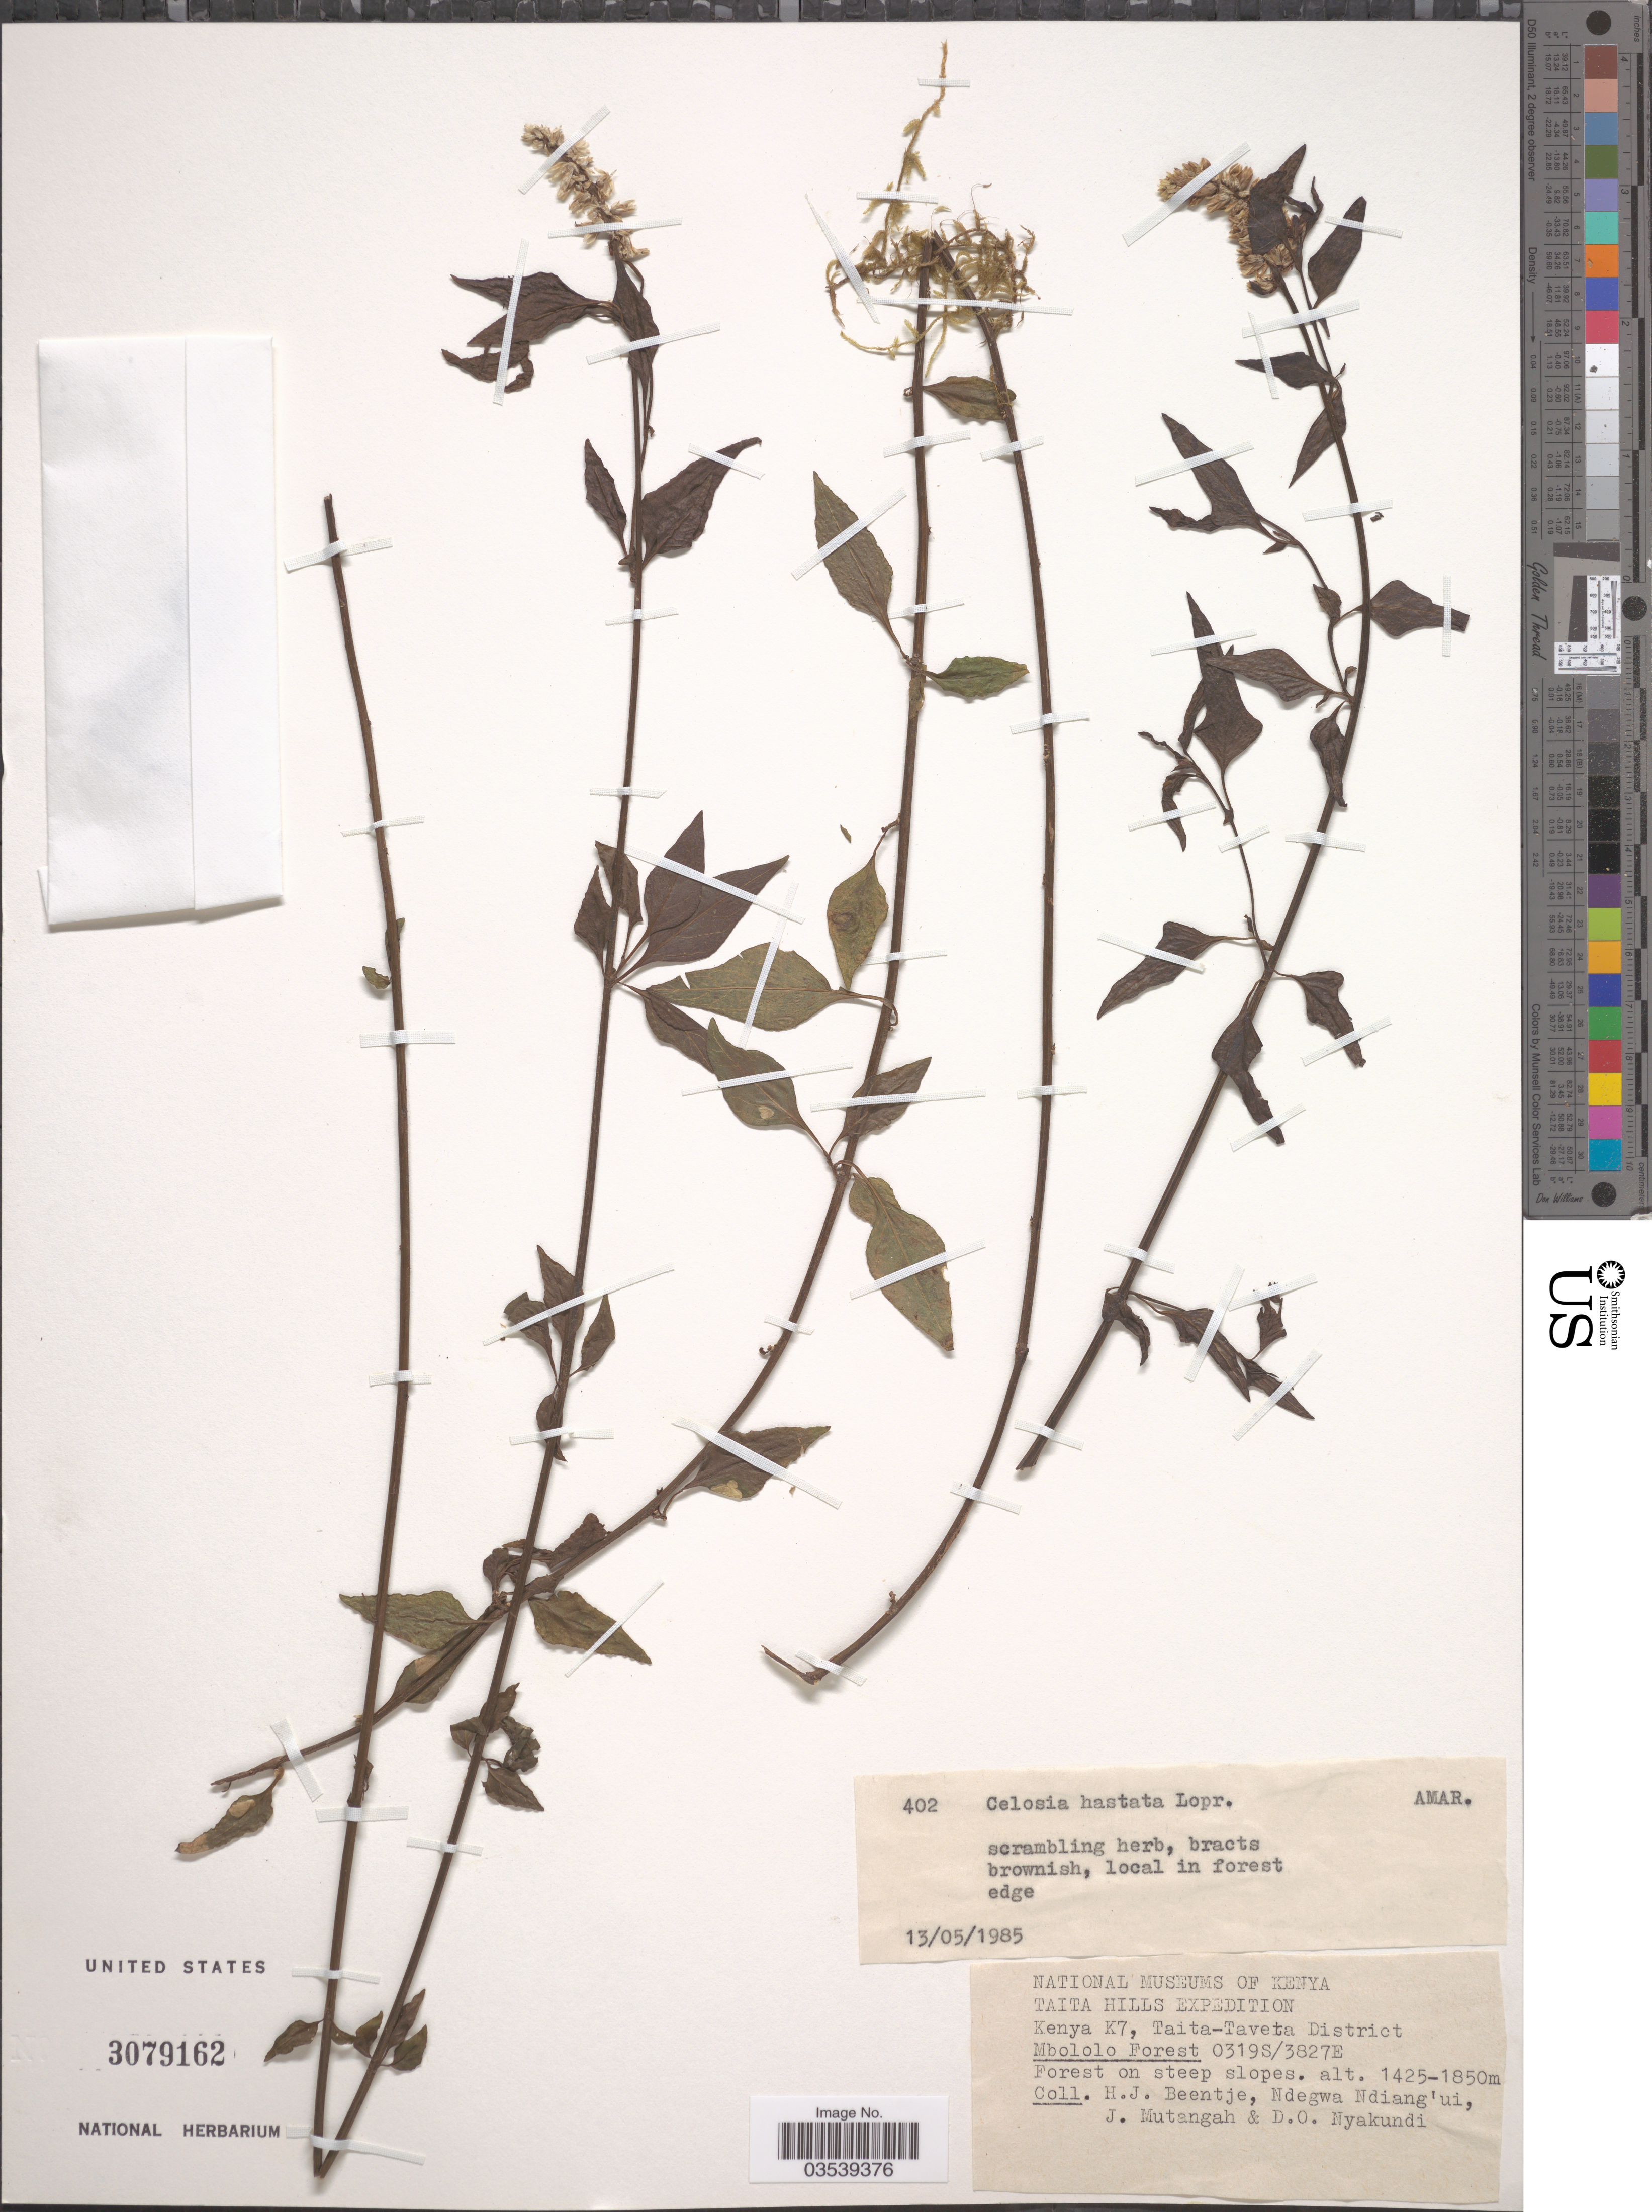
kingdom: Plantae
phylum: Tracheophyta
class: Magnoliopsida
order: Caryophyllales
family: Amaranthaceae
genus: Celosia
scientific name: Celosia hastata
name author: Lopr.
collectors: H. J. Beentje, Ndegwa Ndiang'ui, J. Mutangah & D. Nyakundi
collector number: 402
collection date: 1985-05-13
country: Kenya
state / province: Taita Taveta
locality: Taita Hills, Kenya K7, Taita-Taveta District. Mbololo Forest.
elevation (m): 1425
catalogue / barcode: US 3079162